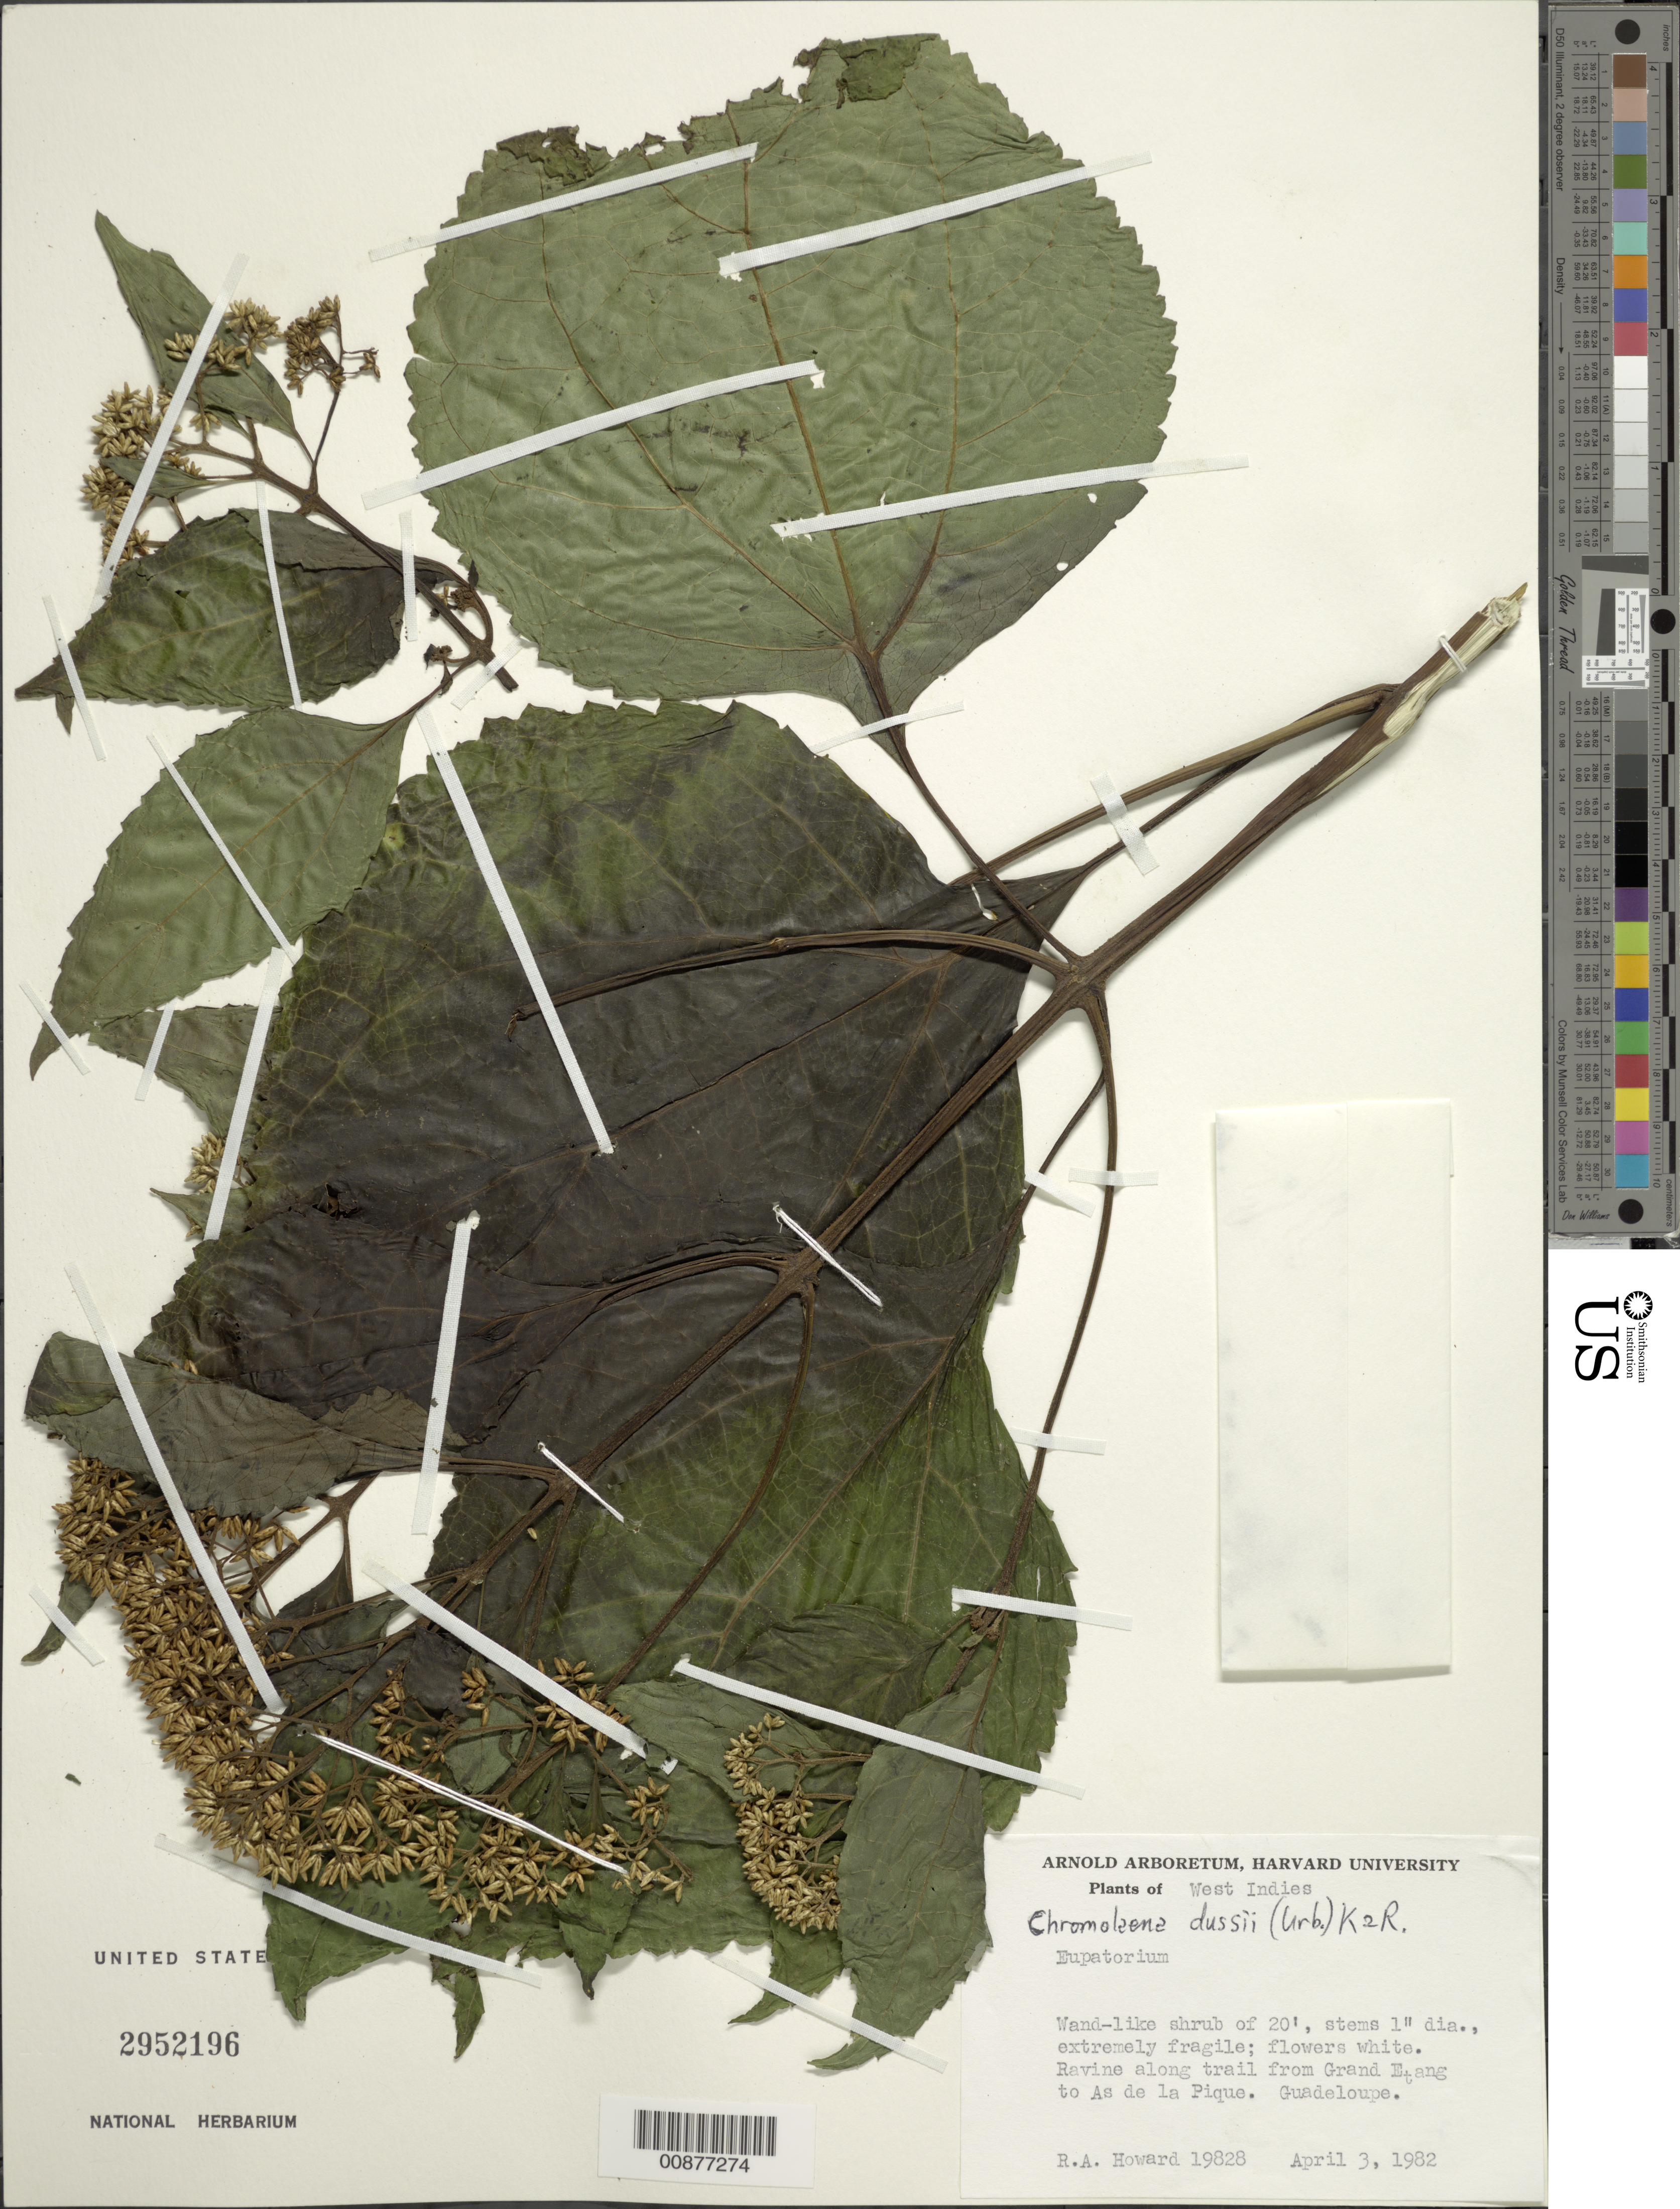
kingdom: Plantae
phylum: Tracheophyta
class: Magnoliopsida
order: Asterales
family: Asteraceae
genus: Chromolaena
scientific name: Chromolaena dussii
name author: (Urb.) R.M. King & H. Rob.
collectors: R. A. Howard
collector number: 19828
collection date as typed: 03 Apr 1982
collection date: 1982-04-03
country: Guadeloupe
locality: Trail from Grand Etang to As de la Pique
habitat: Ravine along trail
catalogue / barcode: US 2952196